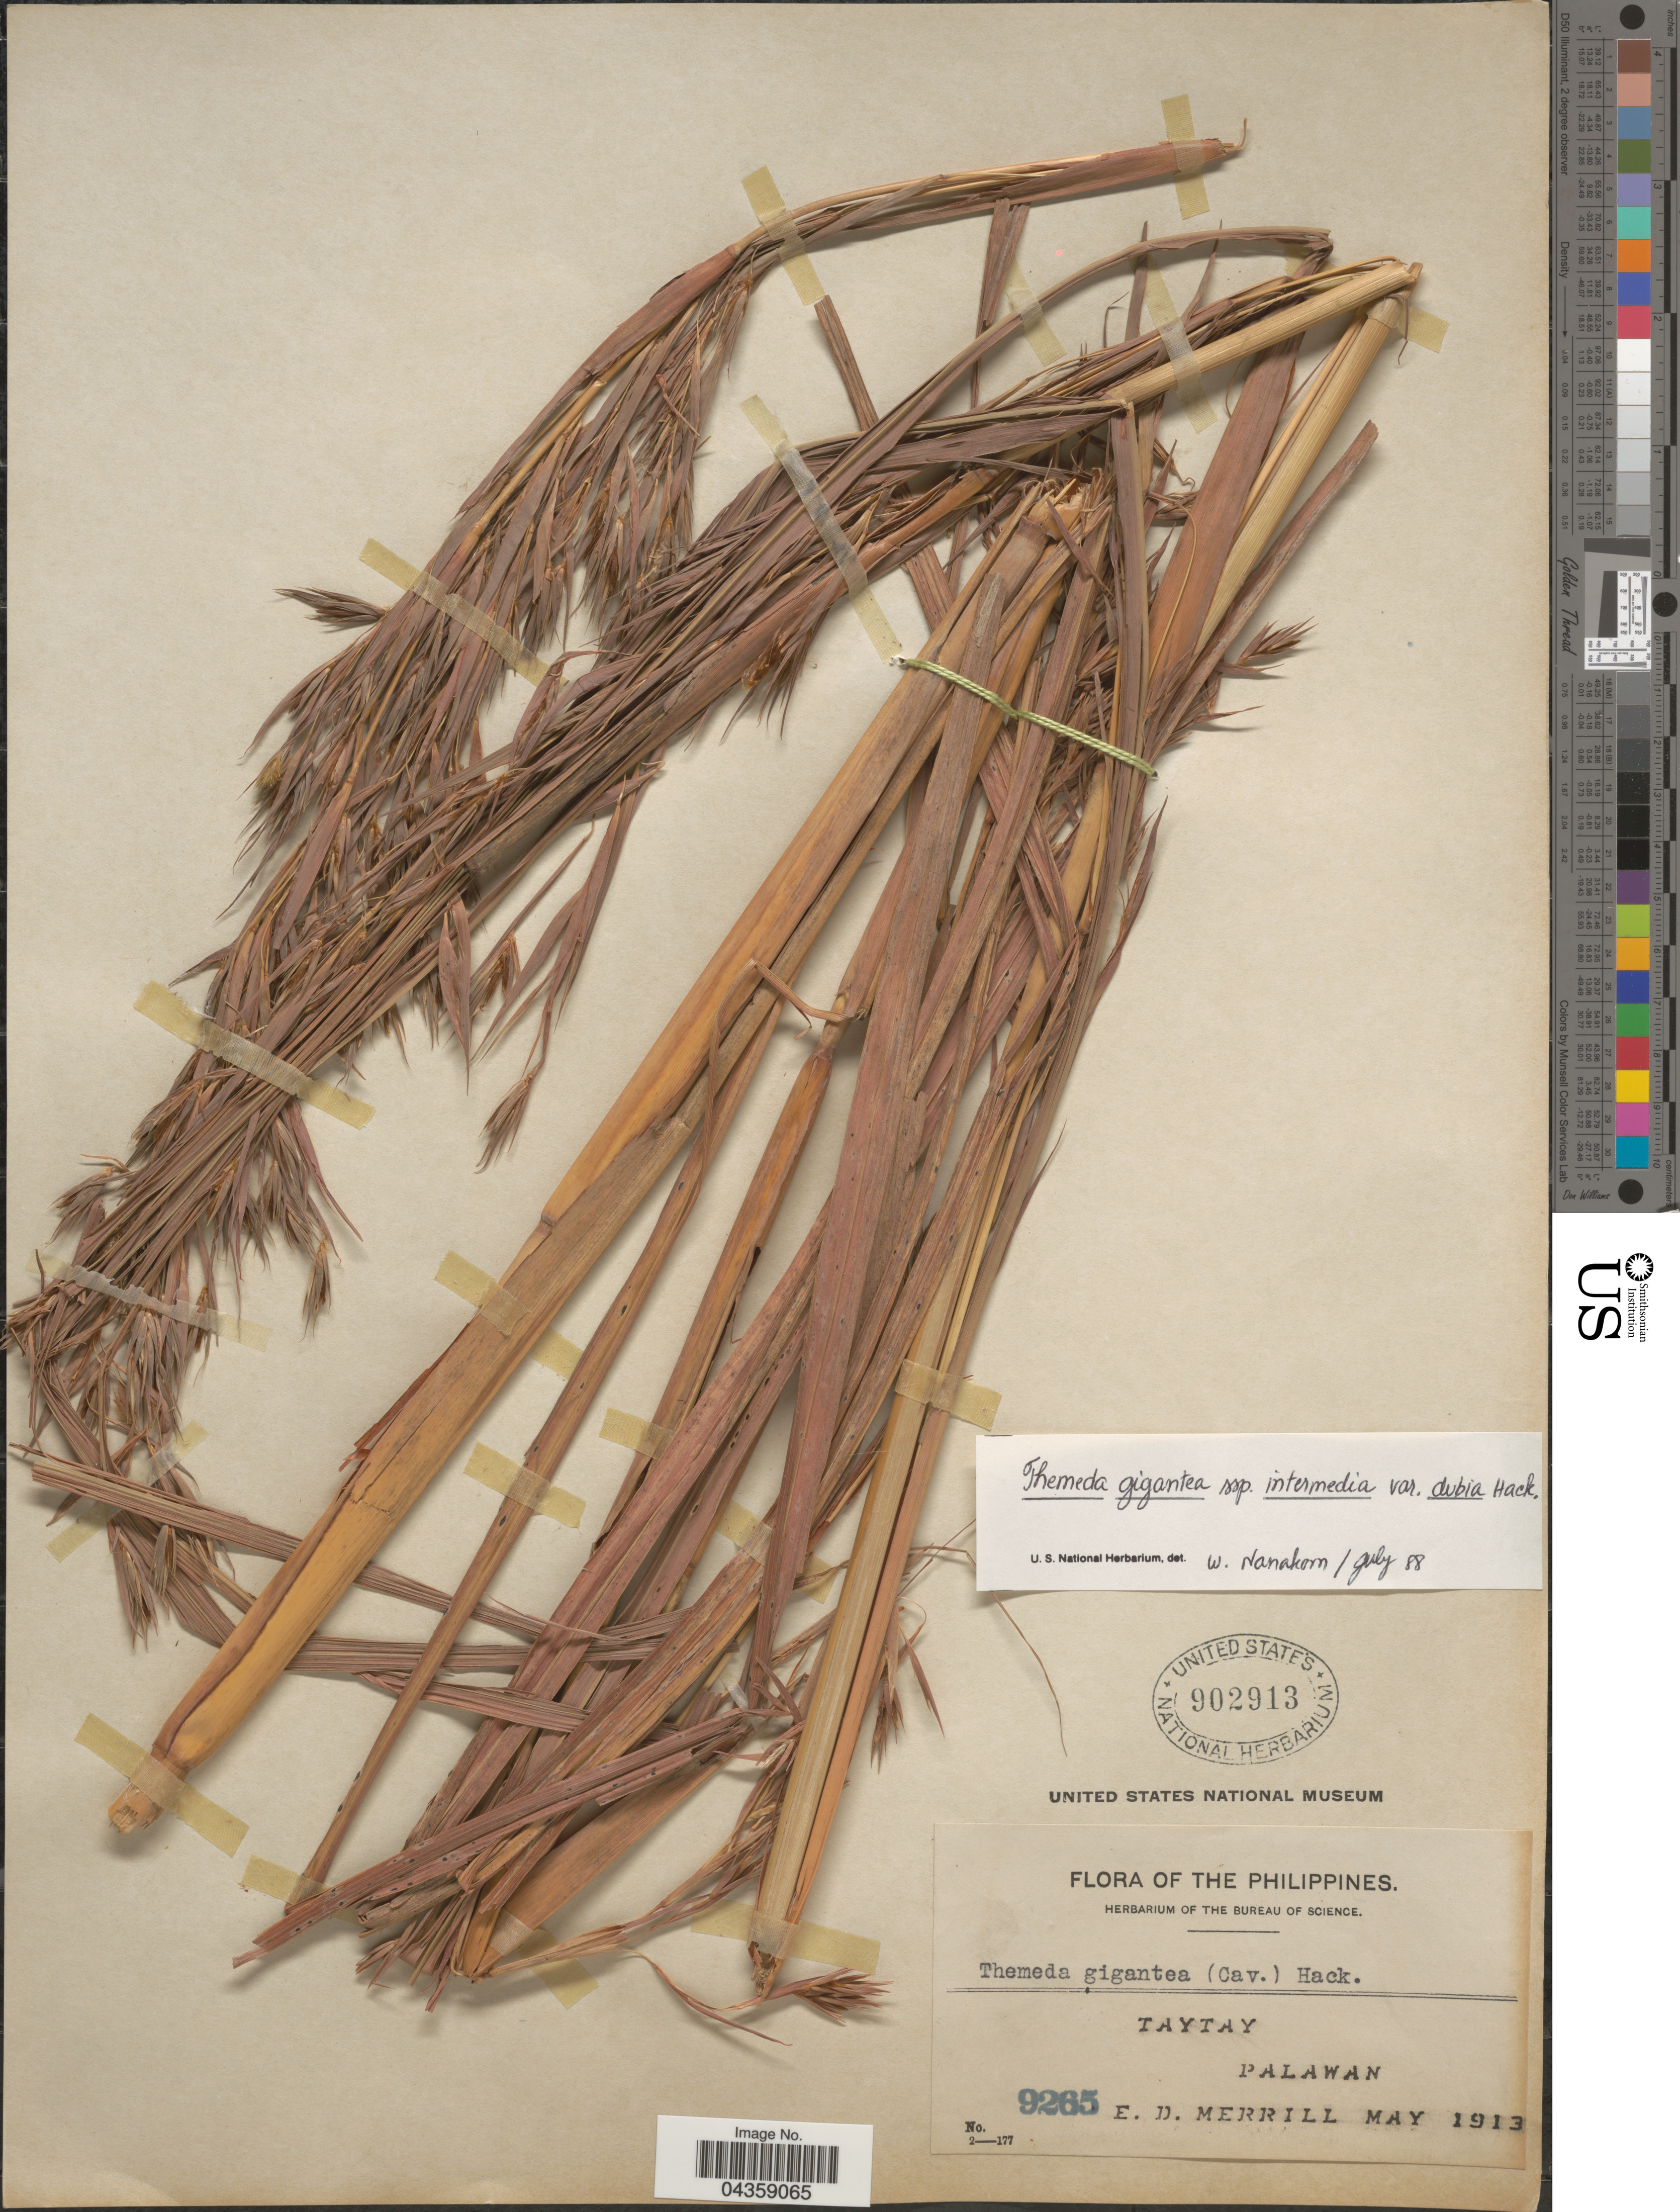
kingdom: Plantae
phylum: Tracheophyta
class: Liliopsida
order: Poales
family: Poaceae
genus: Themeda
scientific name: Themeda gigantea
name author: Hack.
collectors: E. D. Merrill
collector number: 9265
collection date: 1913-05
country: Philippines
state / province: Mimaropa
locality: Taytay. Palawan.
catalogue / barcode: US 902913